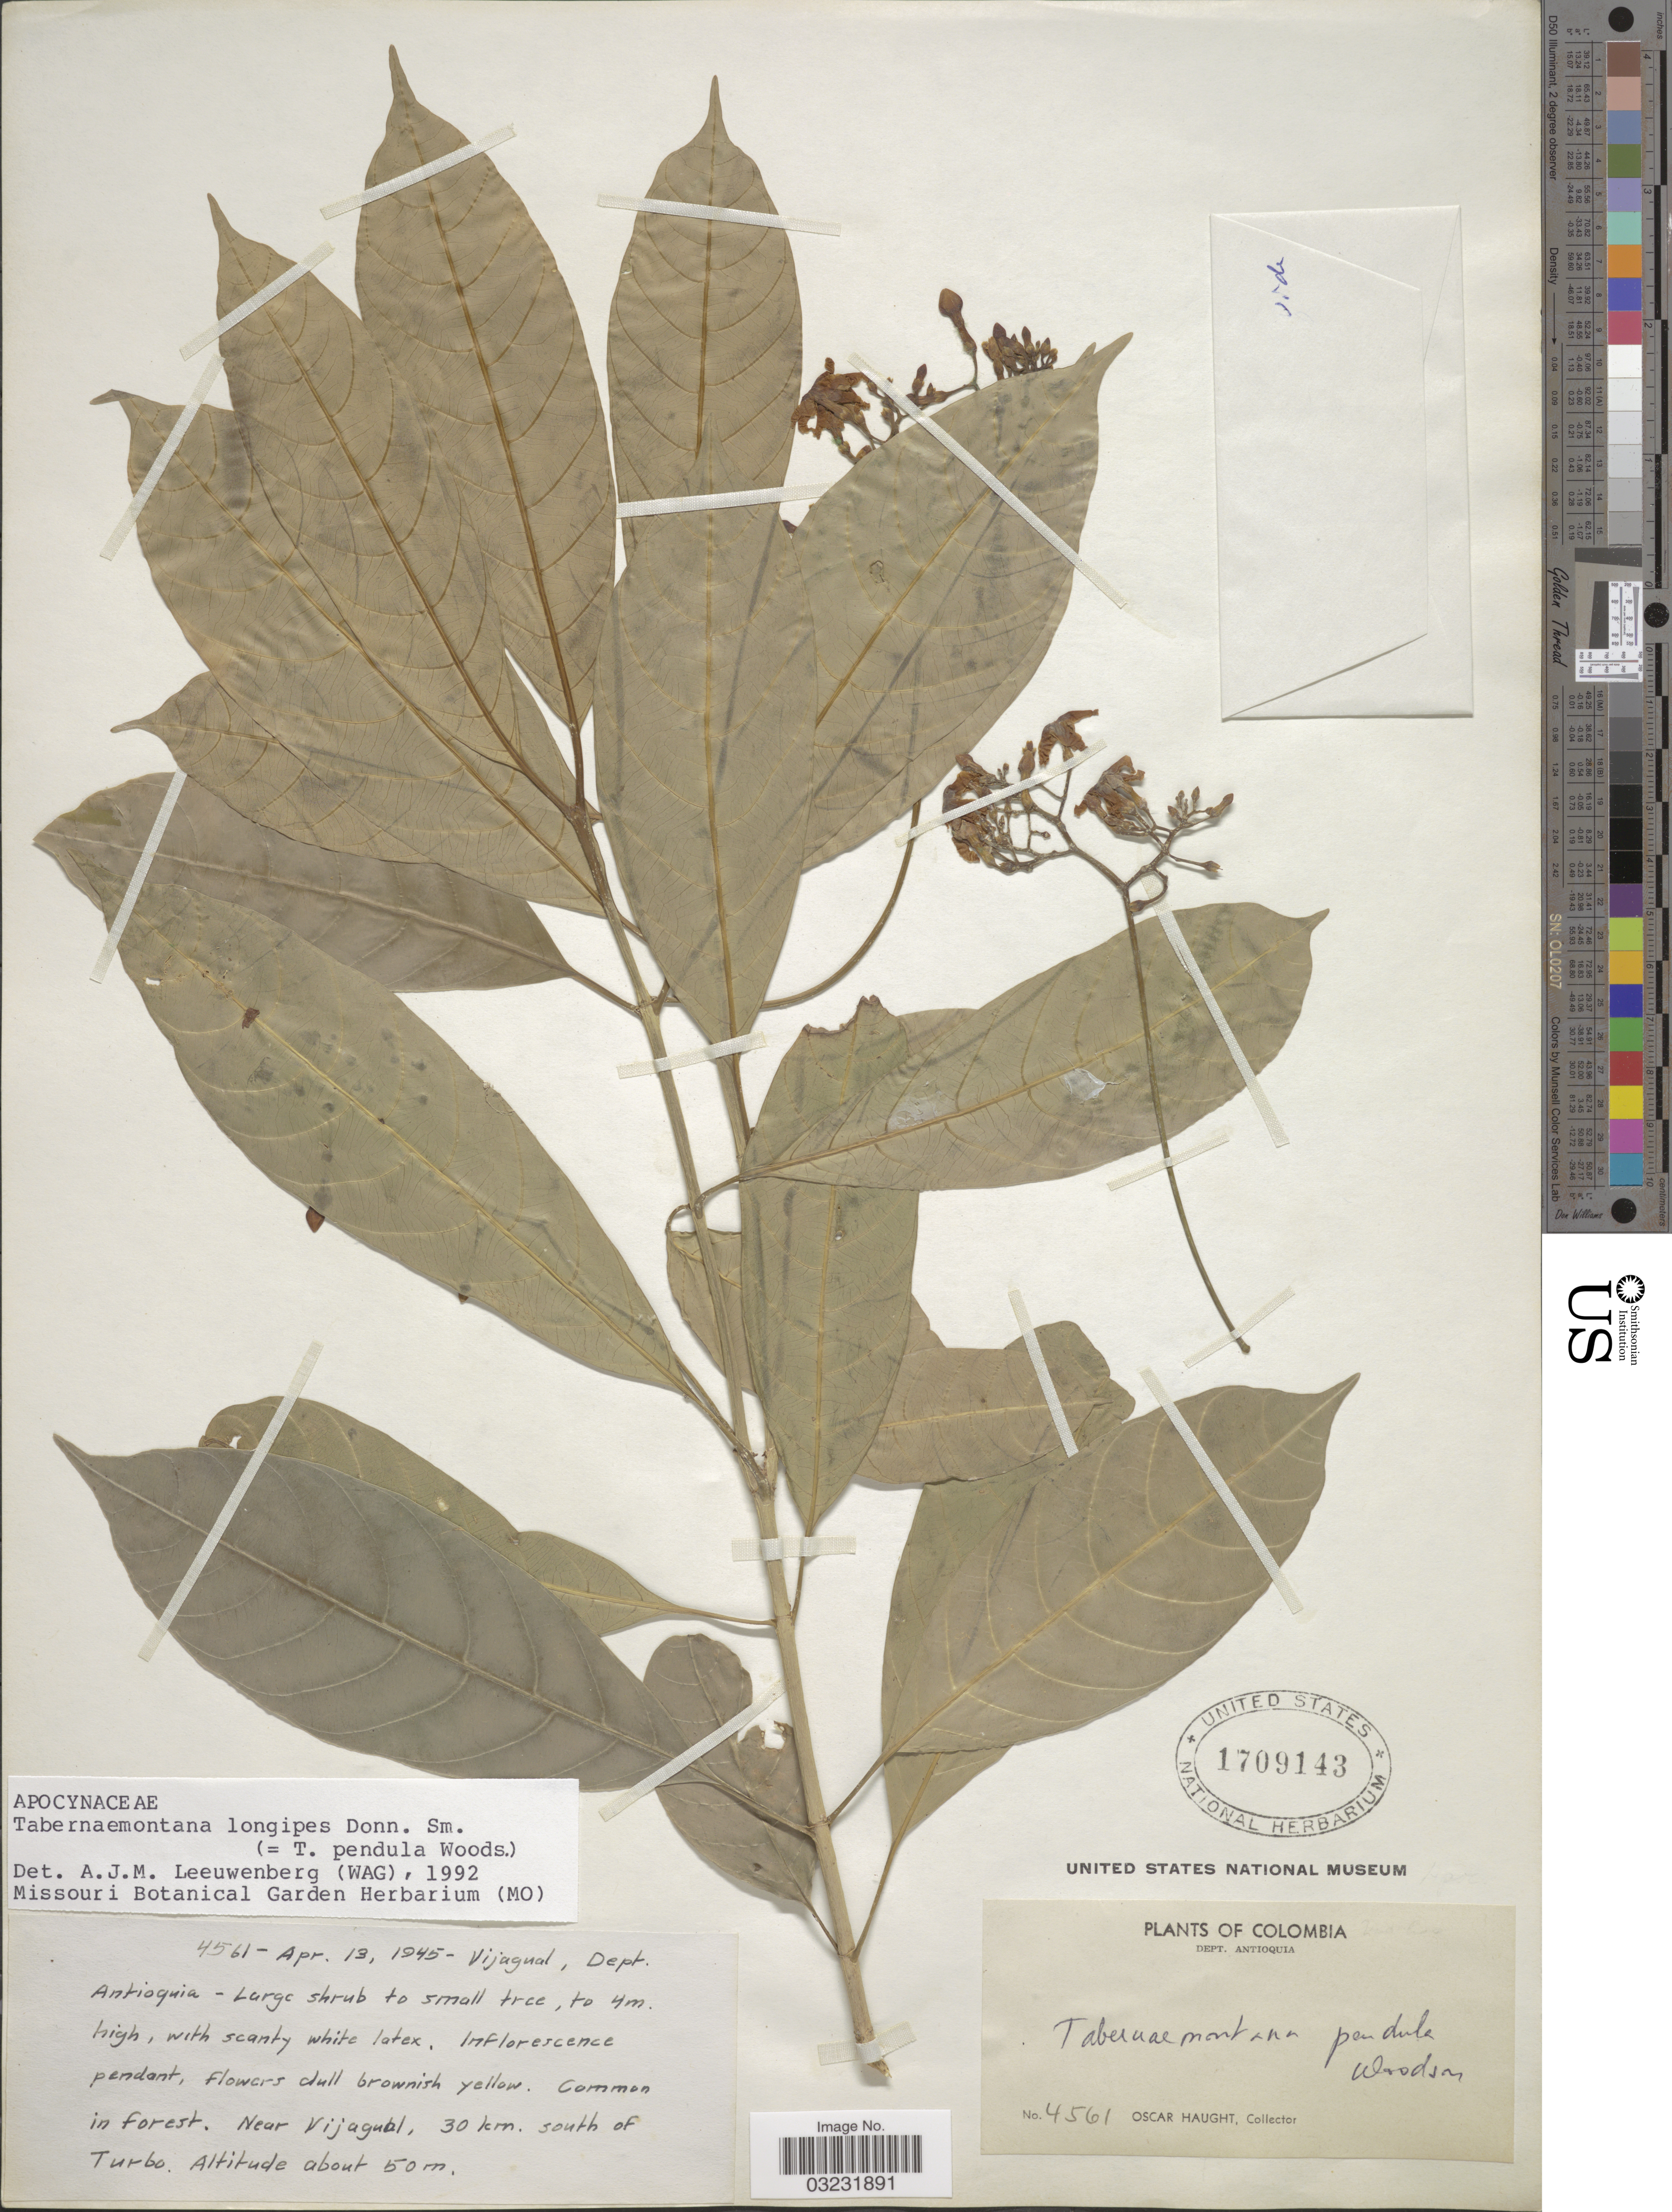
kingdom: Plantae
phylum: Tracheophyta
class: Magnoliopsida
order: Gentianales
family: Apocynaceae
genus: Tabernaemontana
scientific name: Tabernaemontana longipes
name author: Donn. Sm.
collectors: O. L. Haught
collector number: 4561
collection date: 1945-04-13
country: Colombia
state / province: Antioquia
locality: Vijagual, Dept. Antioquia. Near Vijagual, 30 km. south of Turbo.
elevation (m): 50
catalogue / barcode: US 1709143